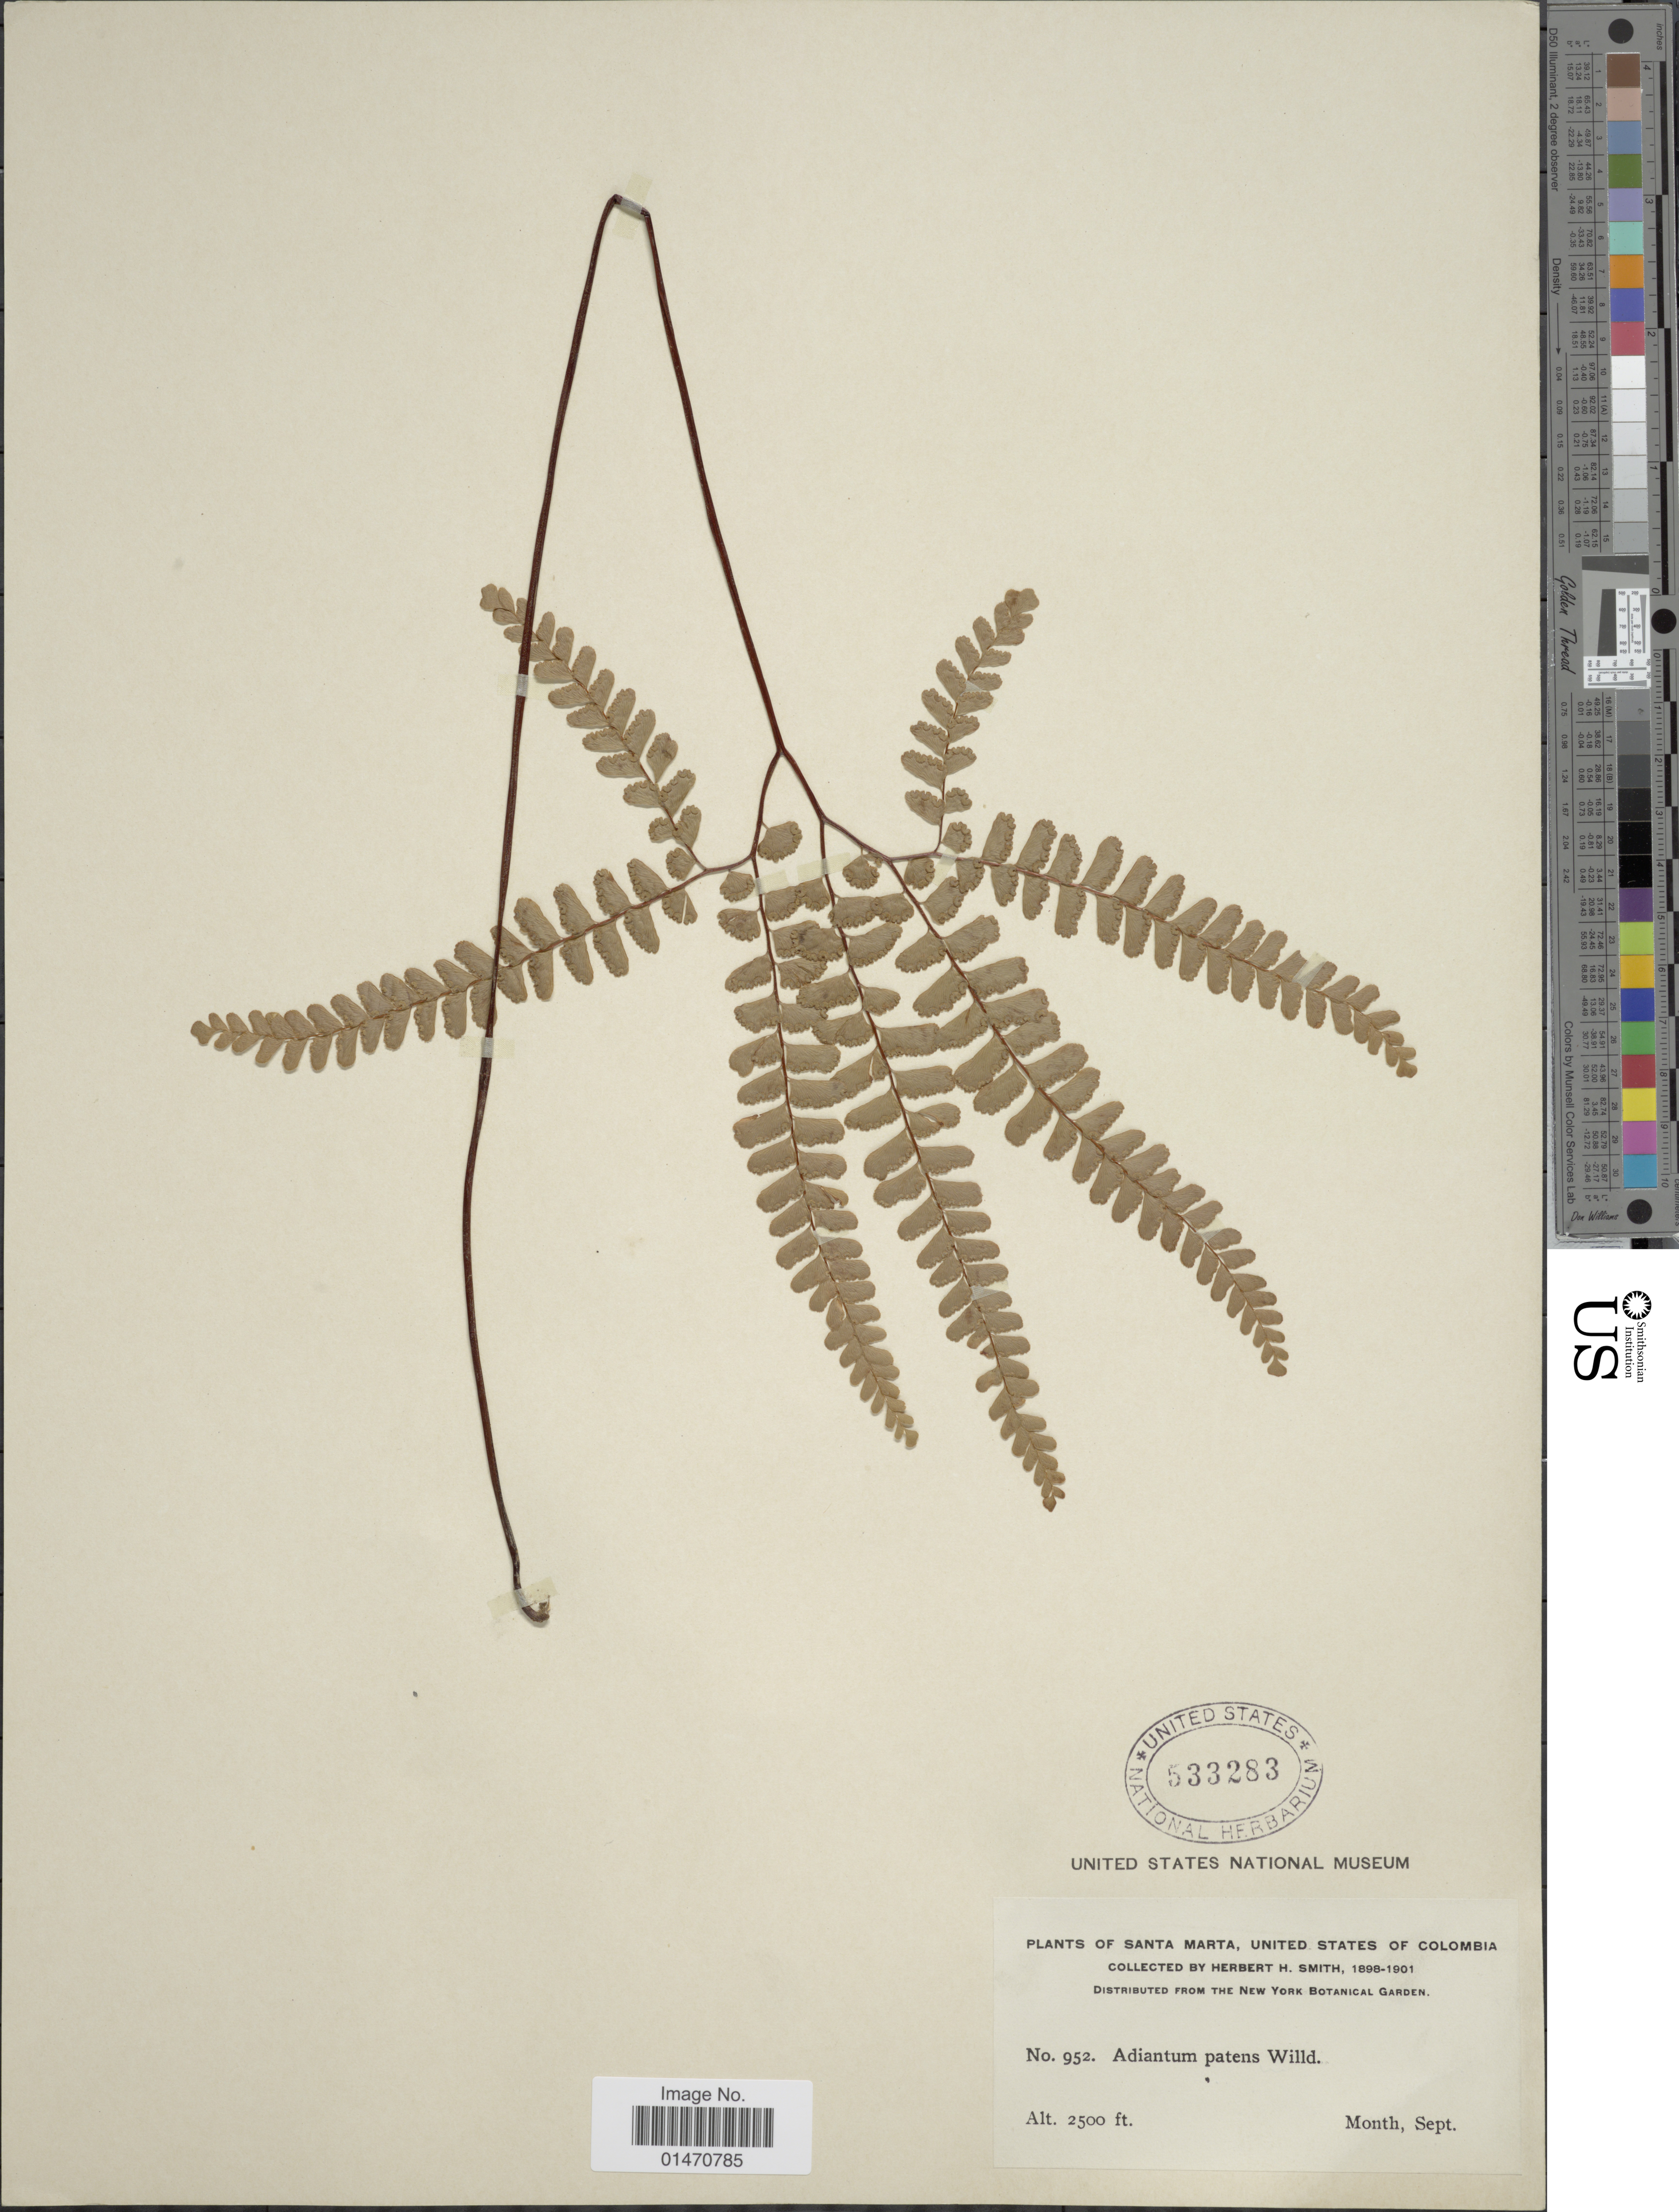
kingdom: Plantae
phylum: Tracheophyta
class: Polypodiopsida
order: Polypodiales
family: Pteridaceae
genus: Adiantum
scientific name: Adiantum patens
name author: Willd.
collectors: Herbert H. Smith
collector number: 952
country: Colombia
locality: Santa marta, United States of Colombia,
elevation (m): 762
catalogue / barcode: US 533283